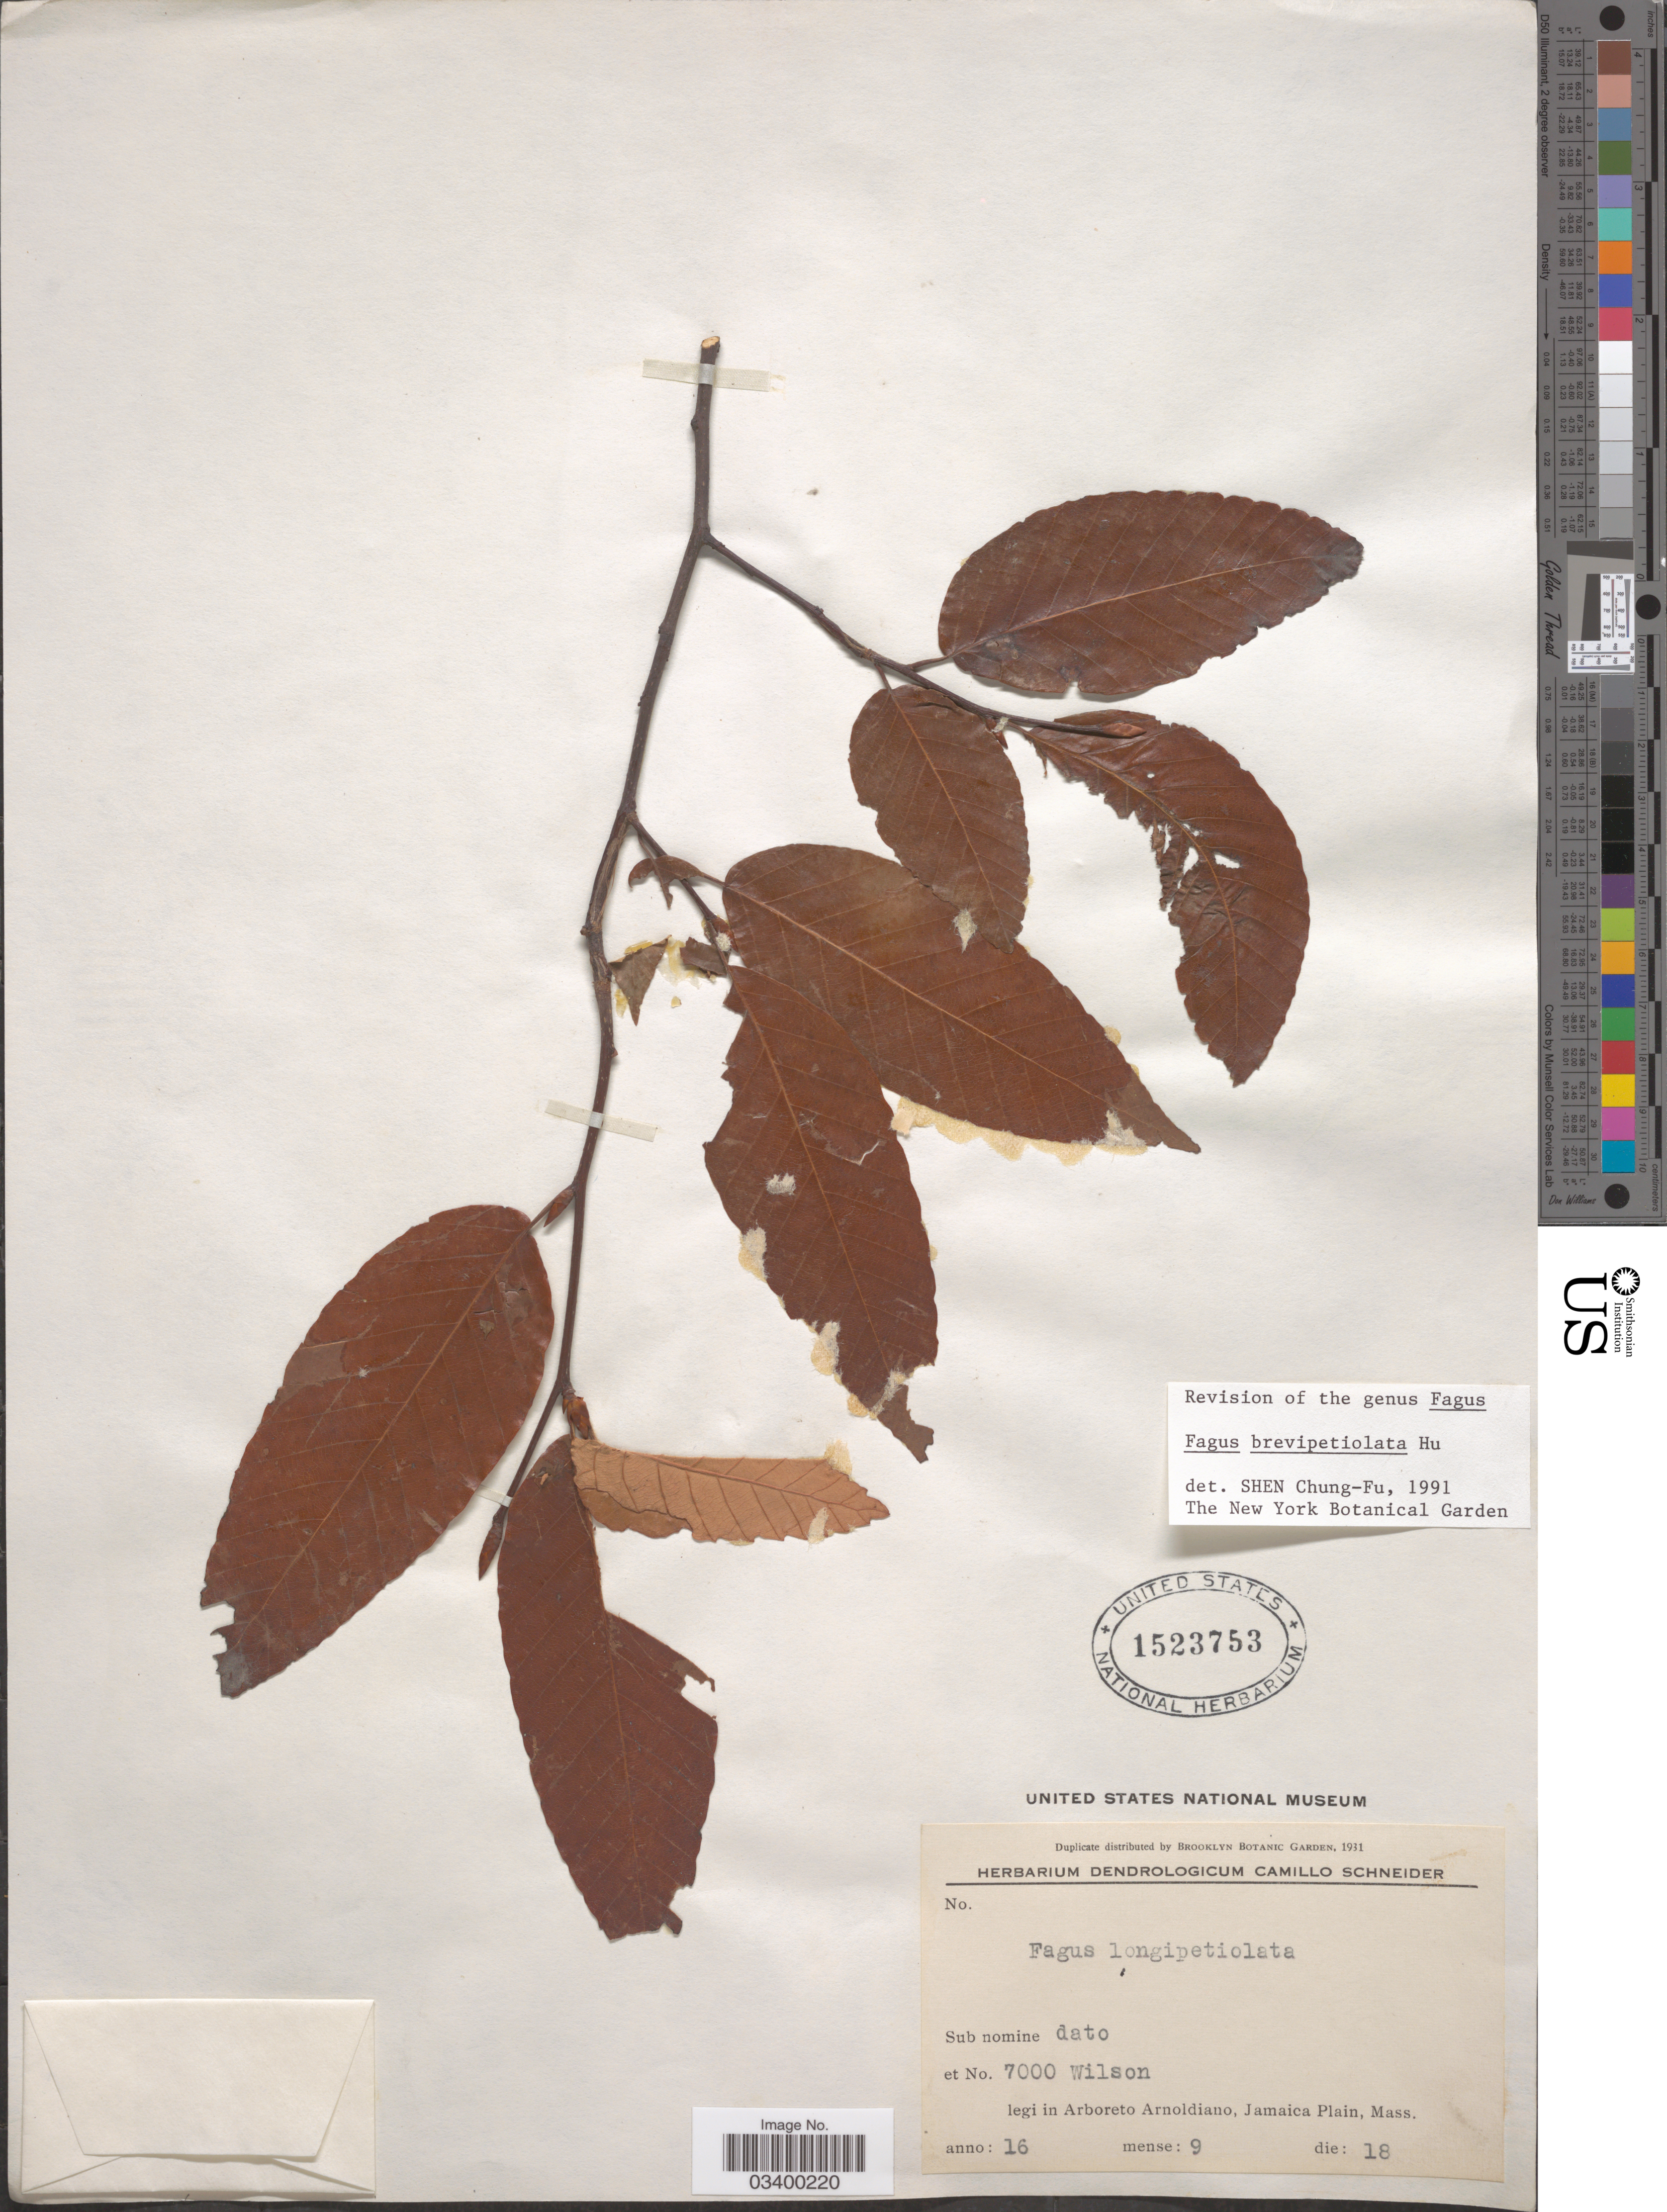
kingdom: Plantae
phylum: Tracheophyta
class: Magnoliopsida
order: Fagales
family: Fagaceae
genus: Fagus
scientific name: Fagus brevipetiolata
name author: Hu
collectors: -- Wilson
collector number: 7000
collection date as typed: Transcribed d/m/y: 18/9/16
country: United States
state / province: Massachusetts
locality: Arboreto Arnoldiano, Jamaica Plain.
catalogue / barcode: US 1523753